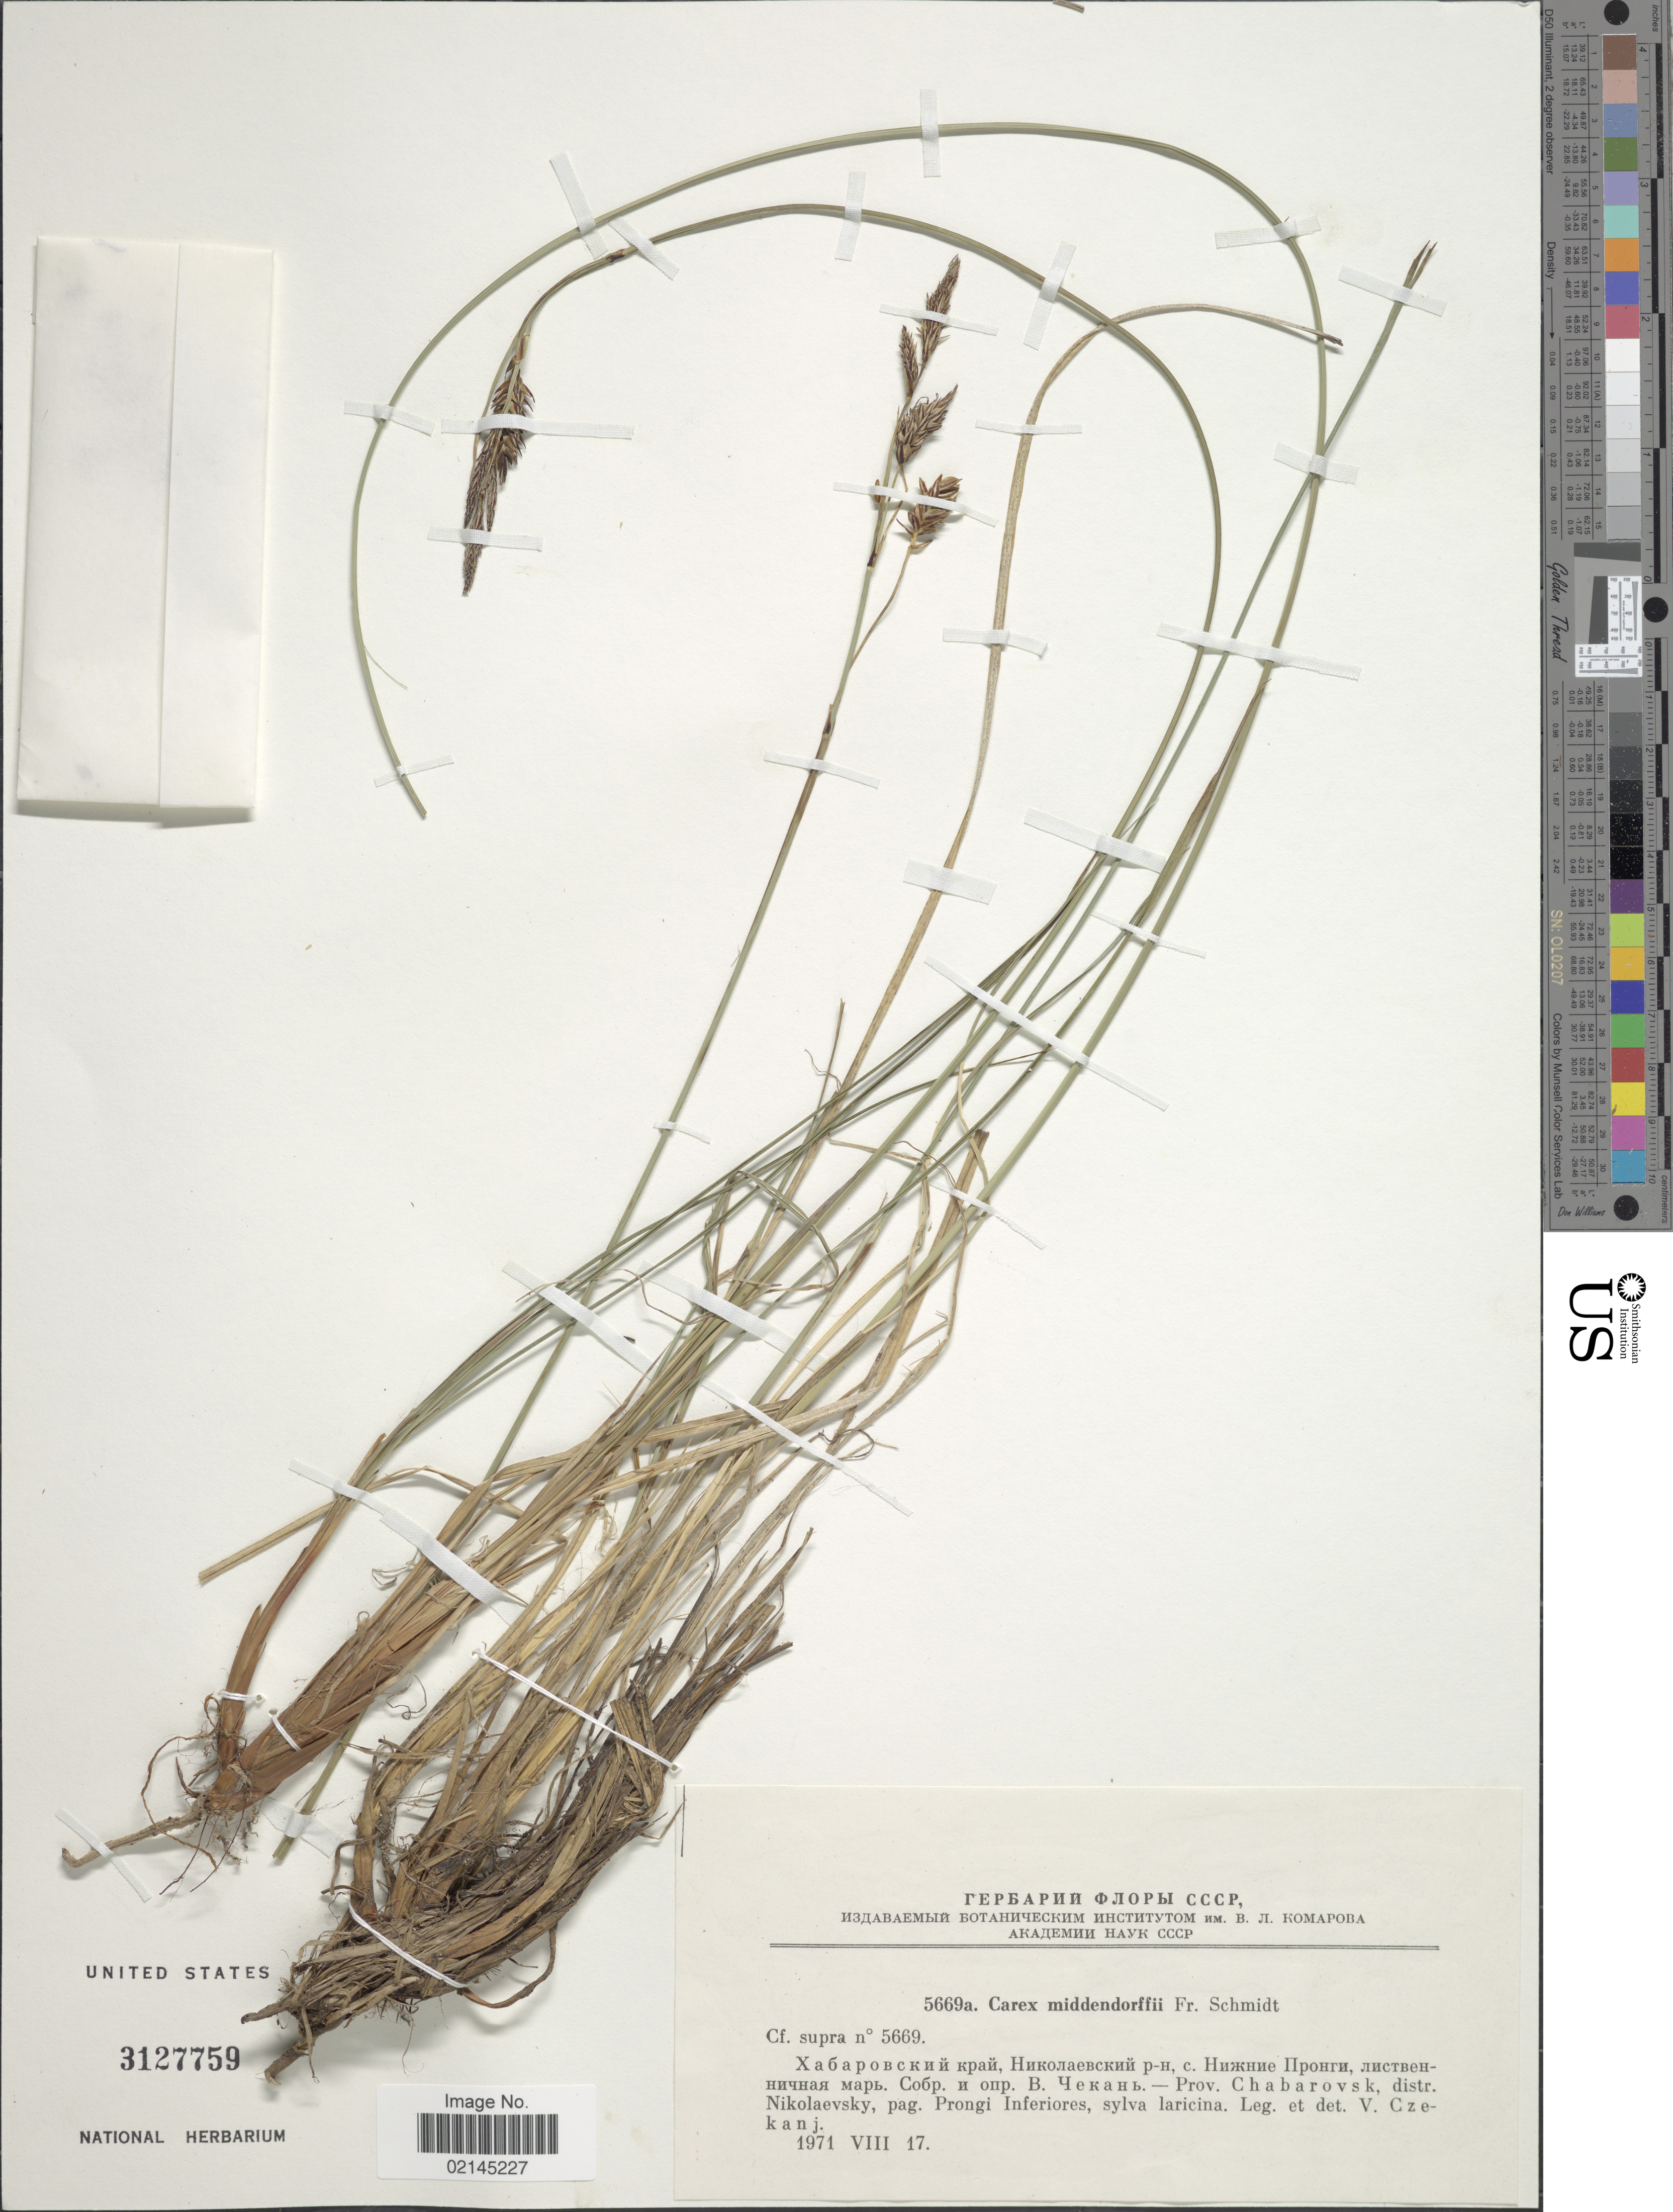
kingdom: Plantae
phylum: Tracheophyta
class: Liliopsida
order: Poales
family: Cyperaceae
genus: Carex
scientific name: Carex middendorffii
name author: F. Schmidt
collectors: V. Czekanj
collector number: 5669a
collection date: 1971-08-17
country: Russian Federation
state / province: Khabarovsk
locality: X - Prov. Chabarovsk, distr. Nikolaevsky, pag. Prongi Inferiores, sylva laricina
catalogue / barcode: US 3127759